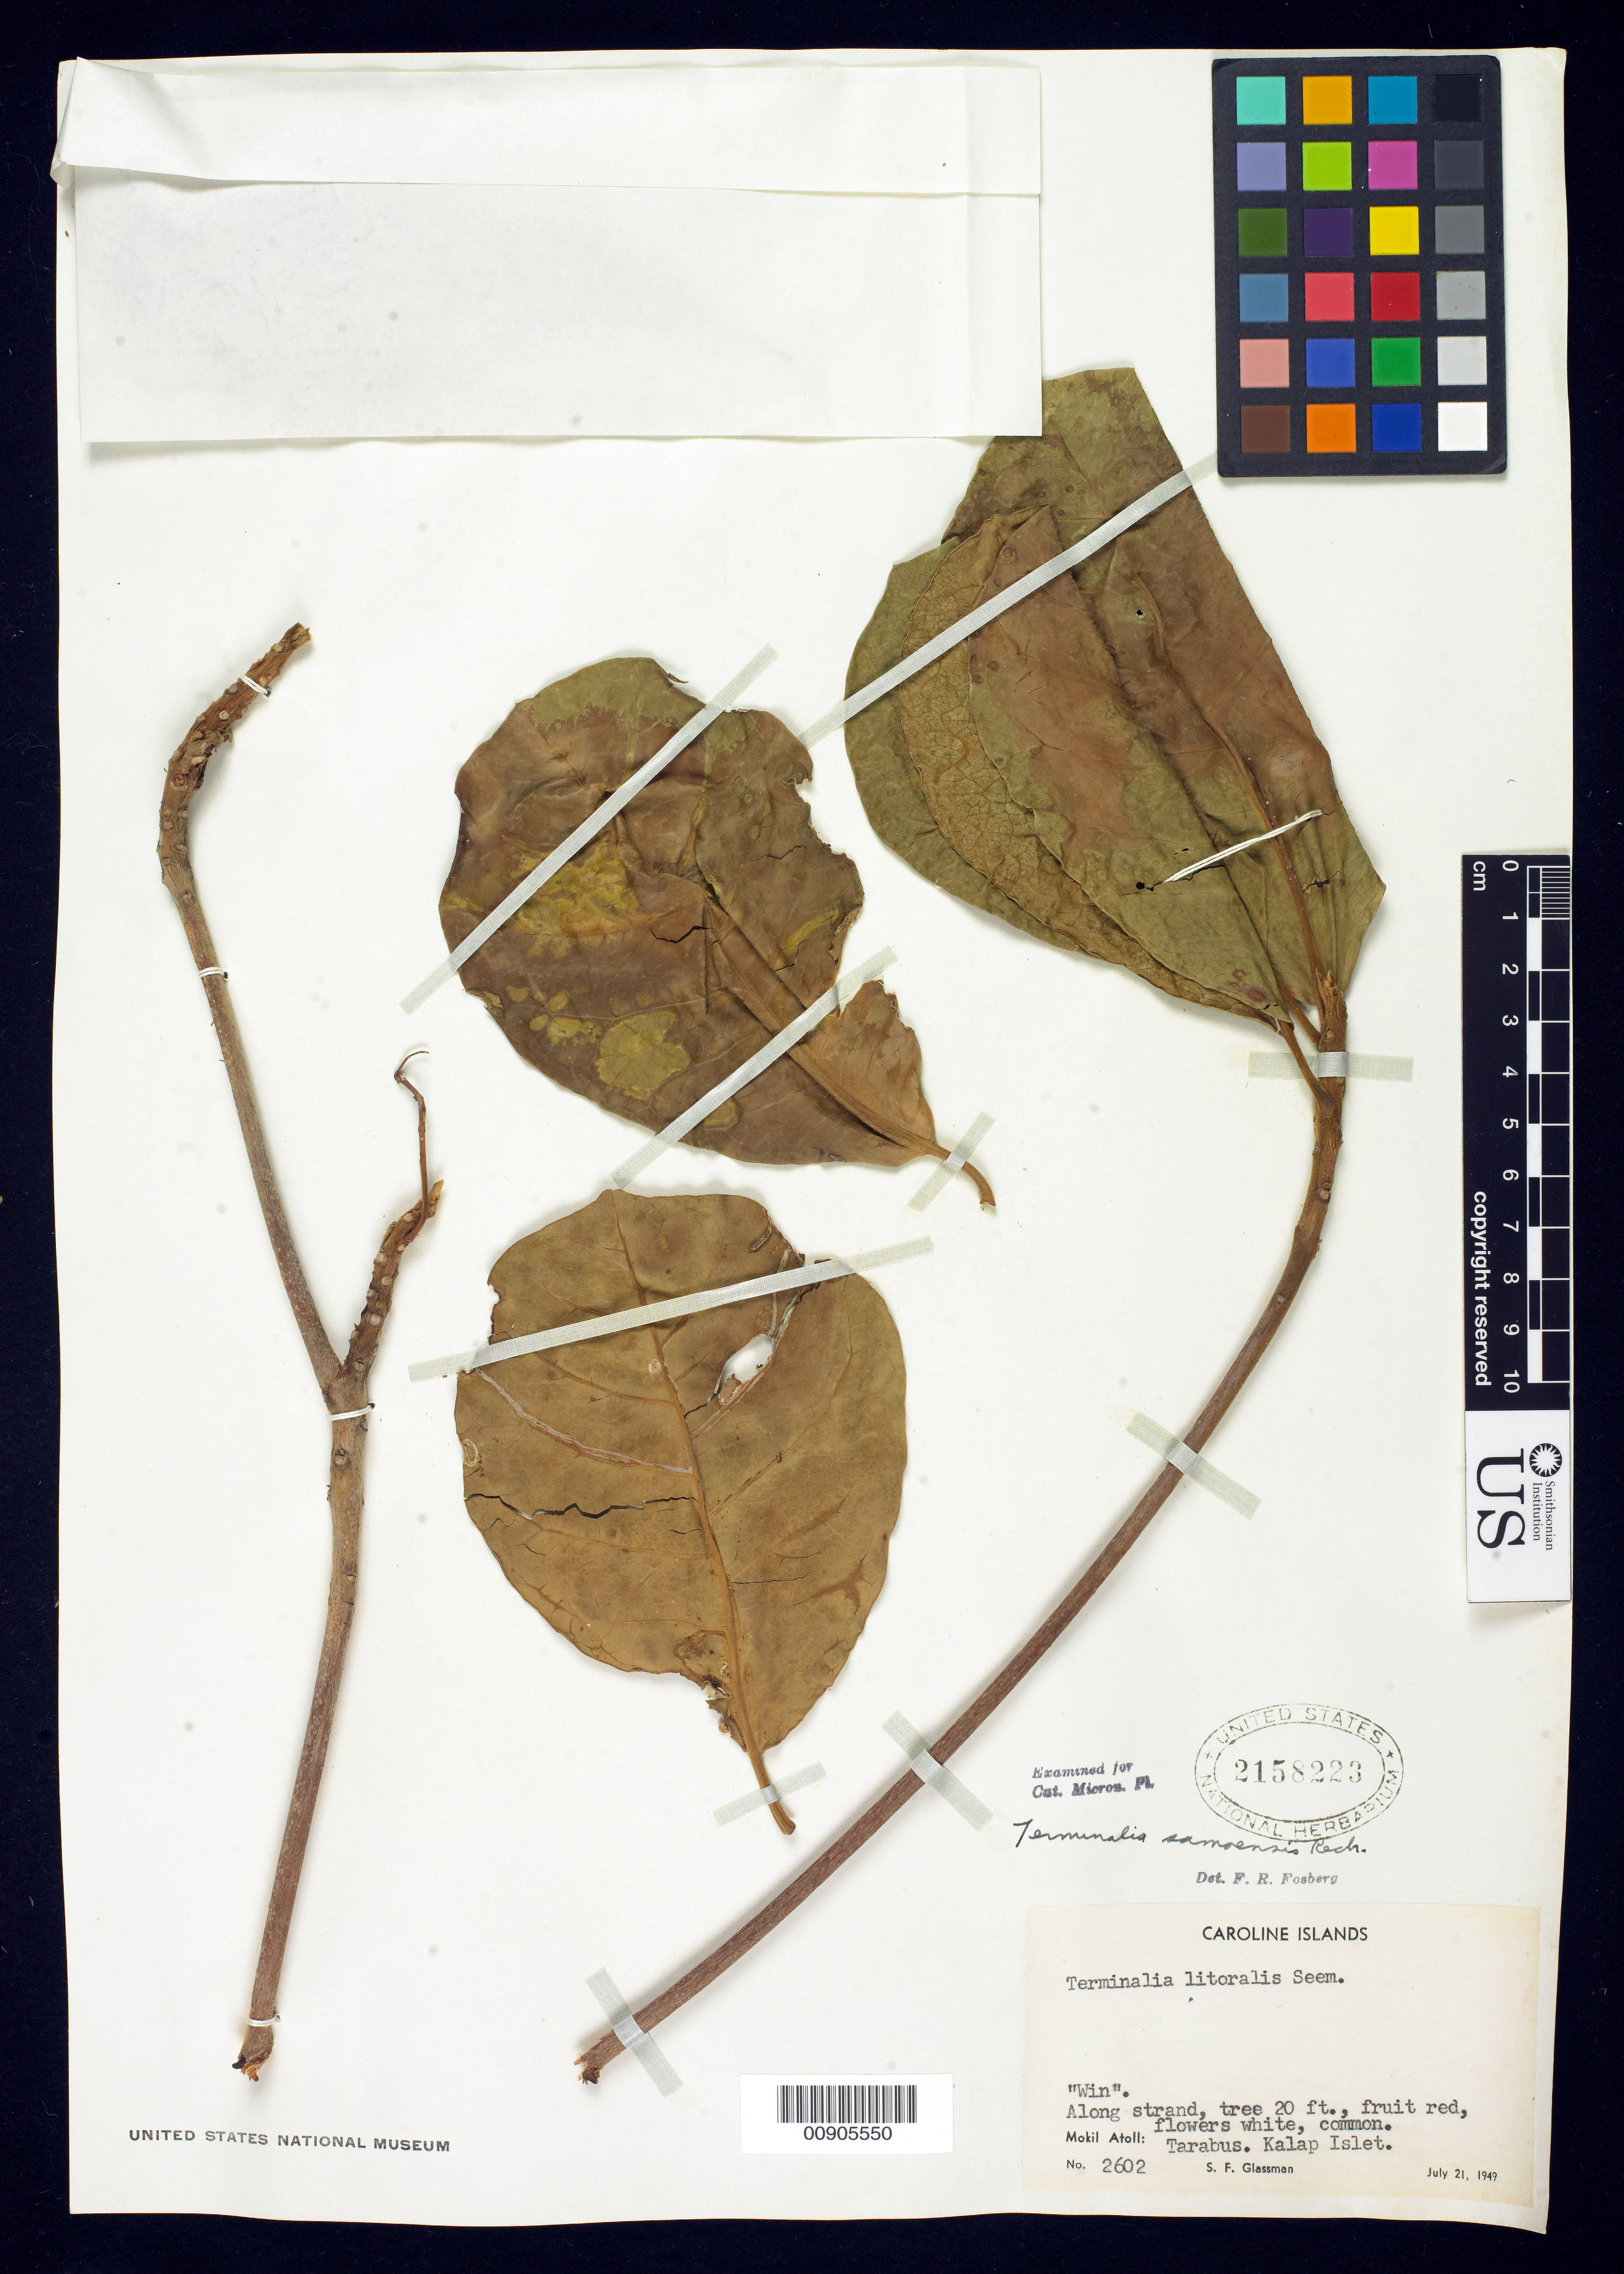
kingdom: Plantae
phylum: Tracheophyta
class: Magnoliopsida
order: Myrtales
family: Combretaceae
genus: Terminalia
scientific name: Terminalia samoensis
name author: Rech.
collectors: S. F. Glassman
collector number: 2602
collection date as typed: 21 Jul 1949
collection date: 1949-07-21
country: Micronesia, Federated States of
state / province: Pohnpei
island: Mwokil (Mokil) Atoll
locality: Kalap Islet, Tarabus.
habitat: Along strand.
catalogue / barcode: US 215223